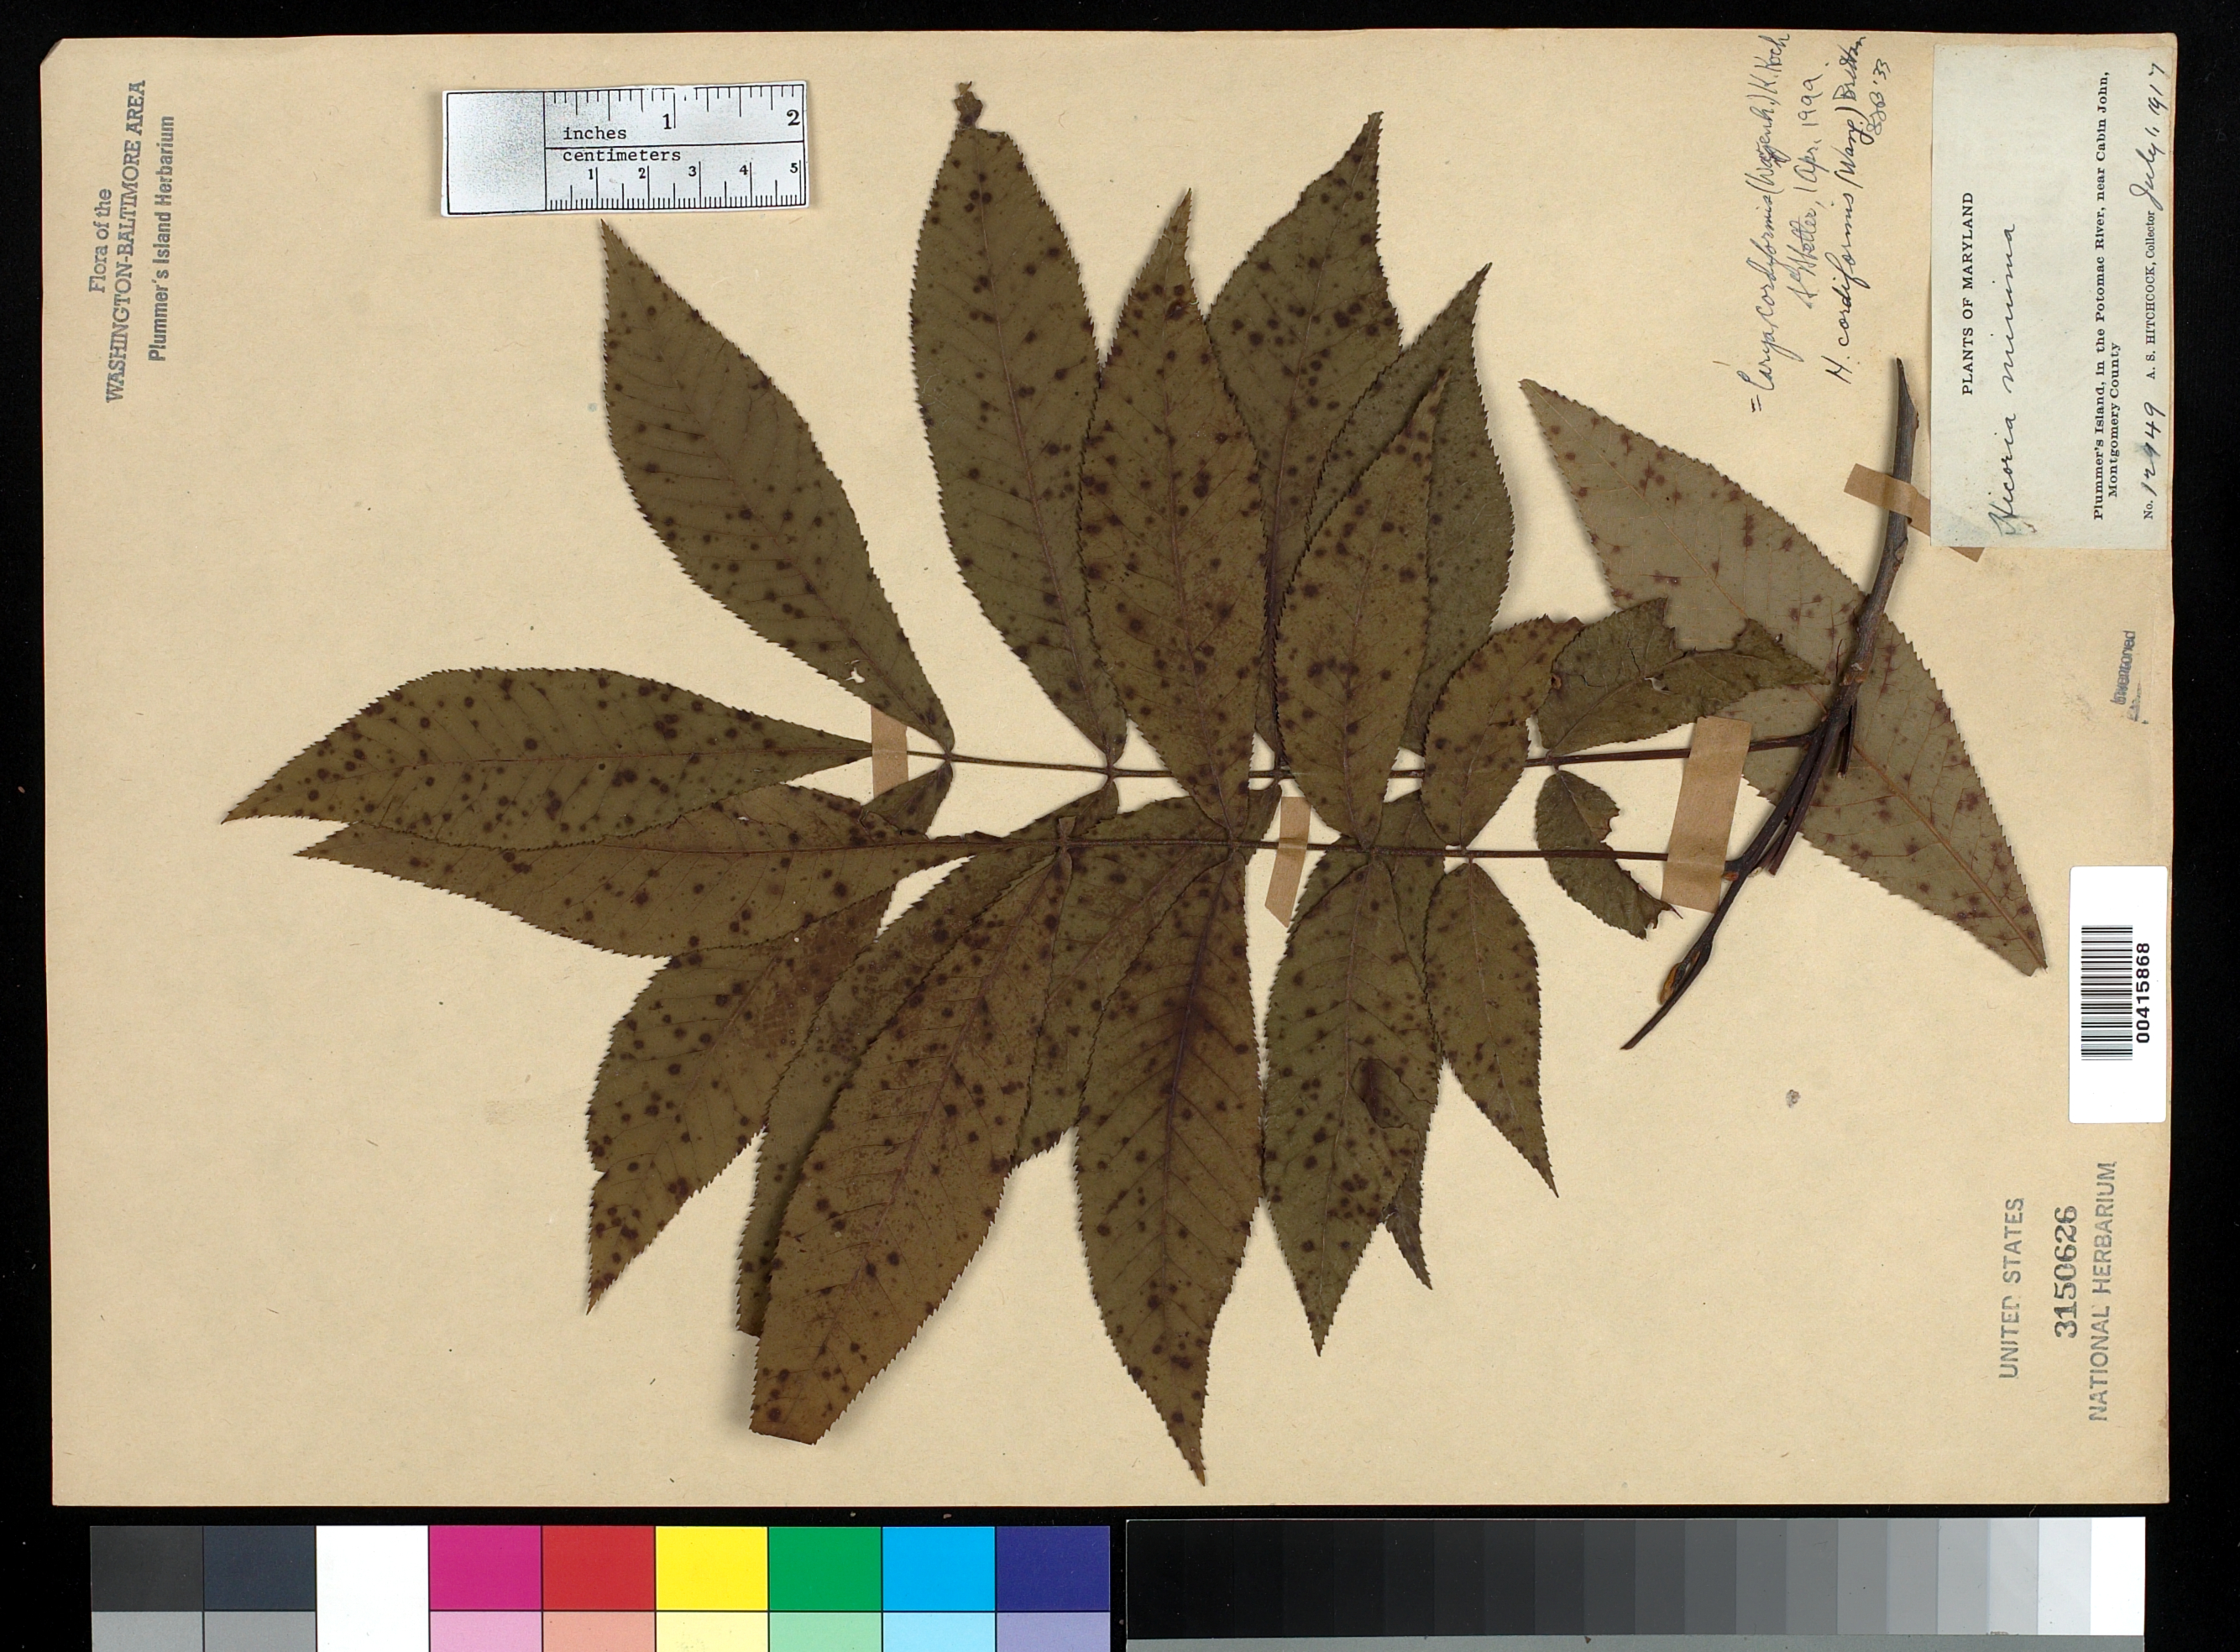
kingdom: Plantae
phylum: Tracheophyta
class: Magnoliopsida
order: Fagales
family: Juglandaceae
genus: Carya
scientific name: Carya cordiformis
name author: (Wangenh.) K. Koch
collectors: A. S. Hitchcock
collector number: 12949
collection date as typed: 01 Jul 1917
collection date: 1917-07-01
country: United States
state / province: Maryland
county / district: Montgomery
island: Plummers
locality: Plummer's Island C. & O. Canal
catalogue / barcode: US 3150626